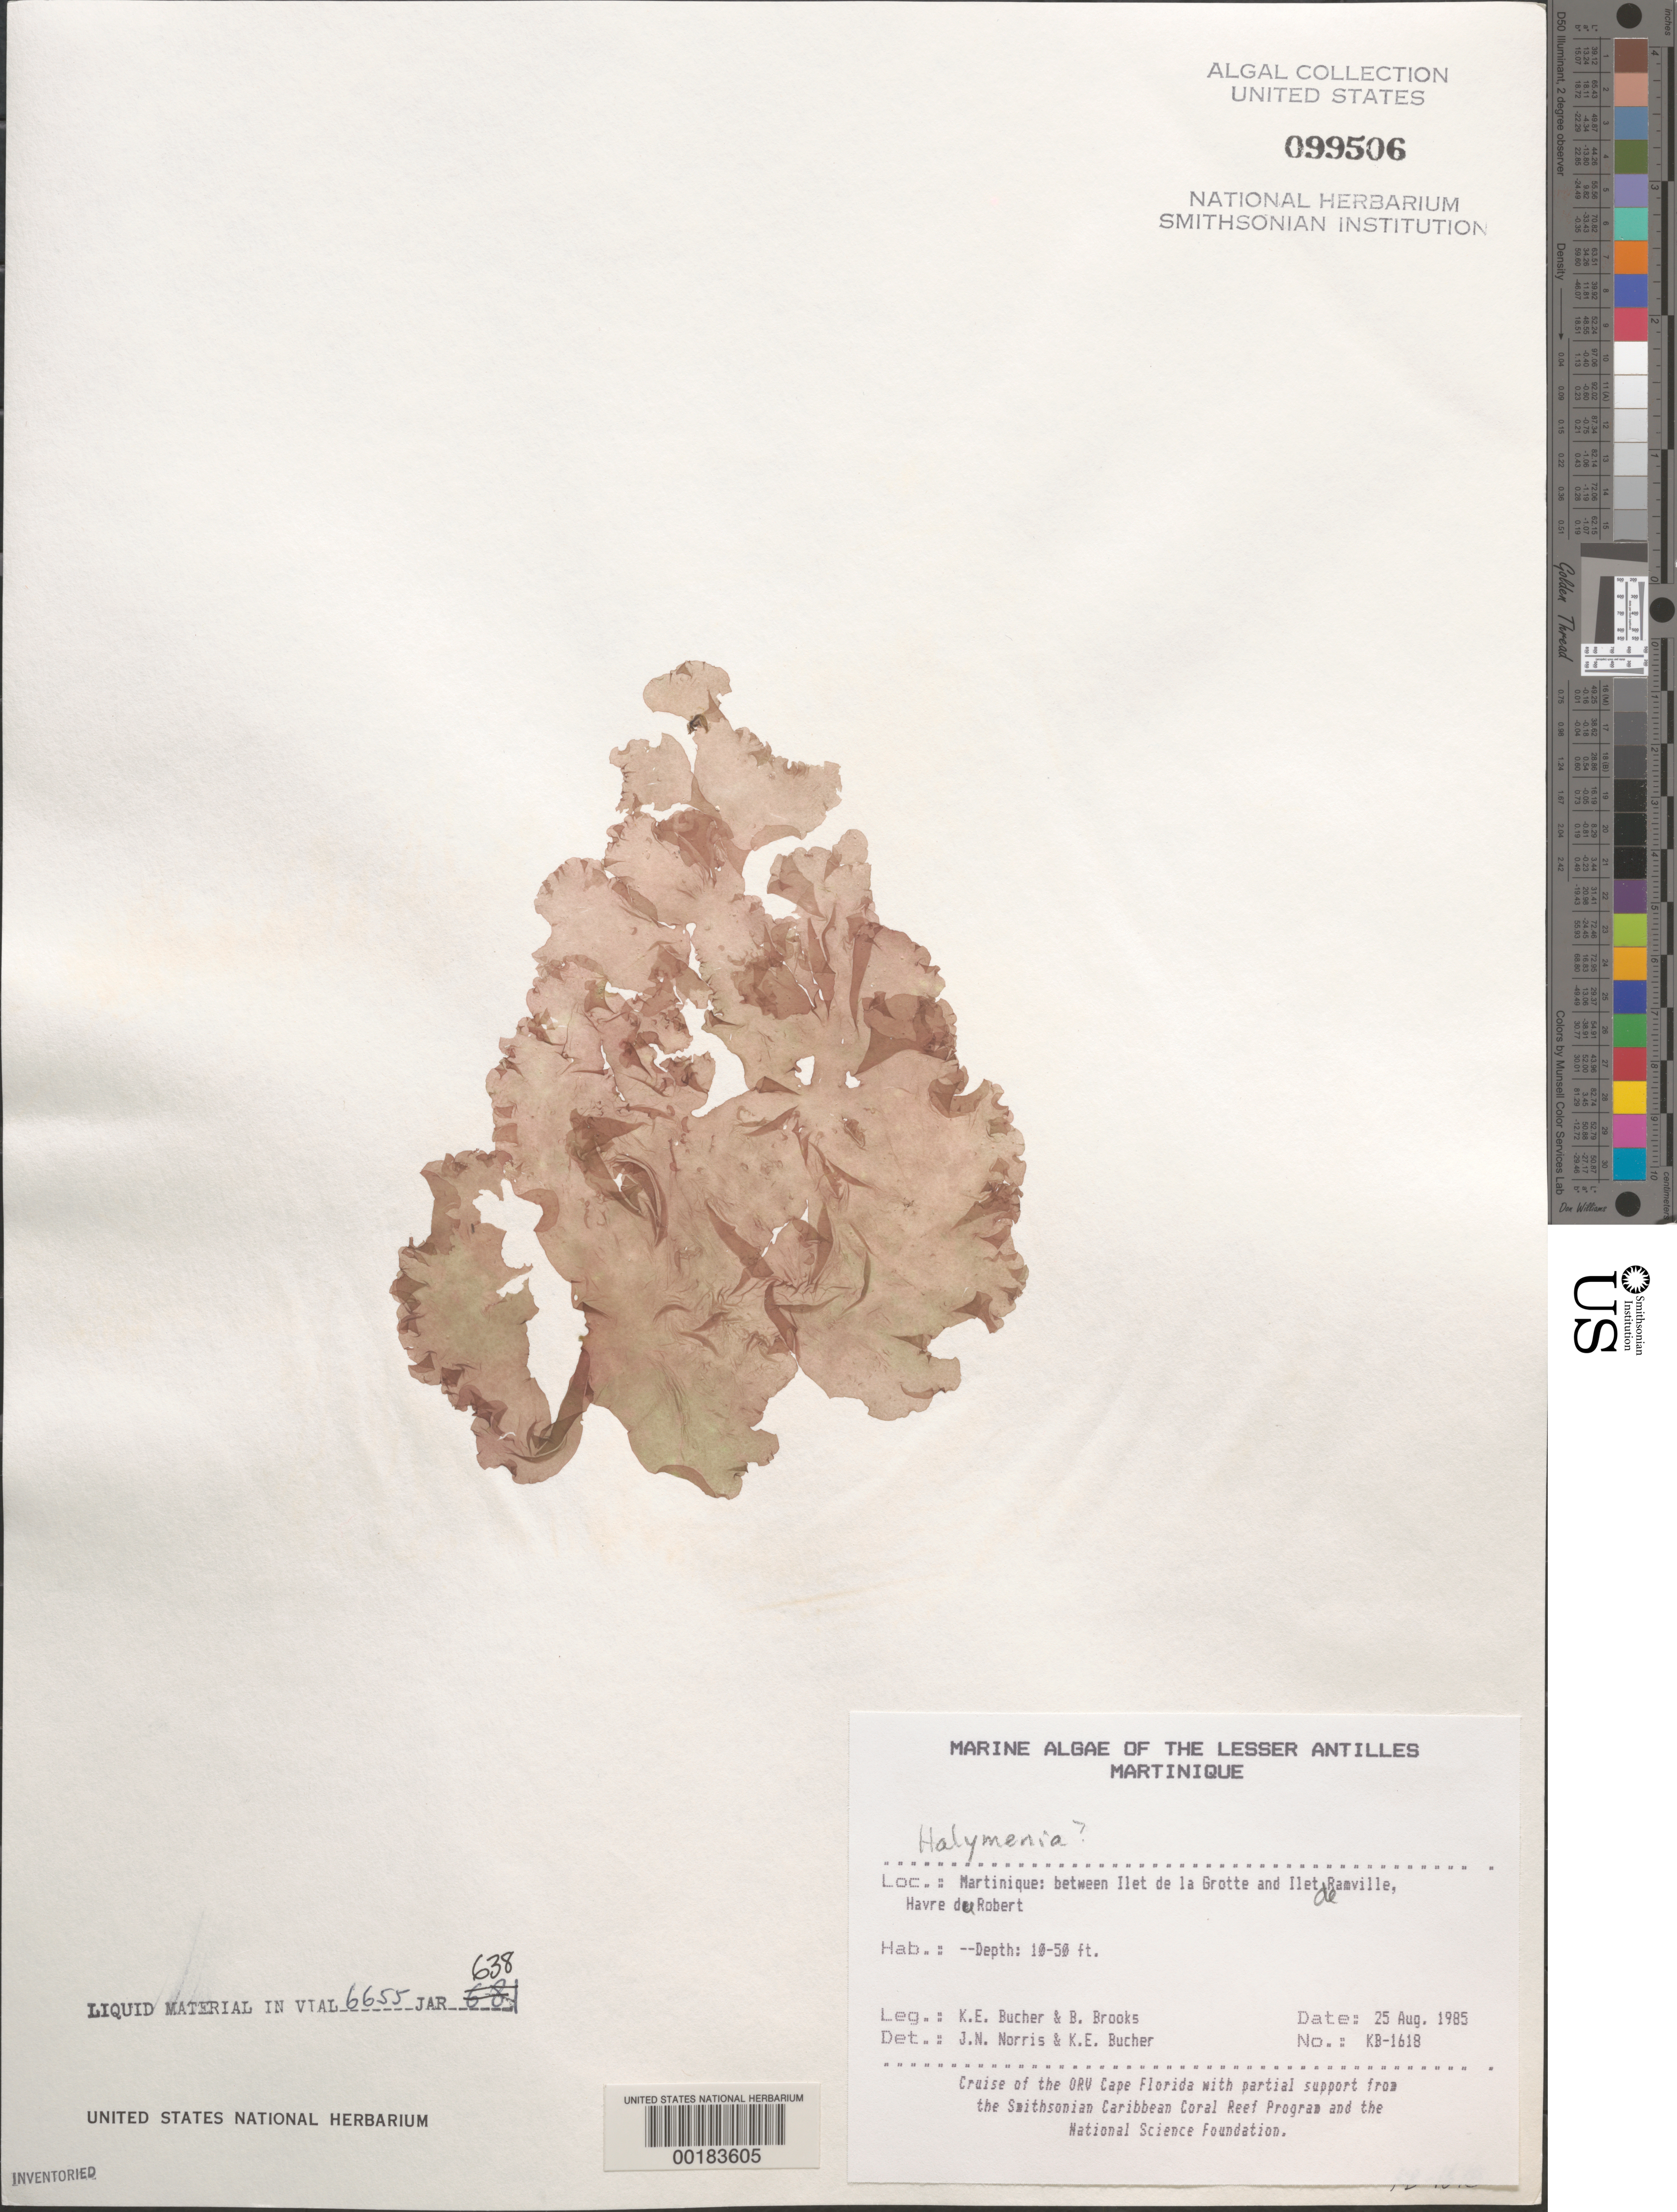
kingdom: Plantae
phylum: Rhodophyta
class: Florideophyceae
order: Halymeniales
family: Halymeniaceae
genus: Halymenia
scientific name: Halymenia sp.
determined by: Norris, J. N.; Bucher, K. E.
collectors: K. E. Bucher & B. Brooks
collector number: Kb-1618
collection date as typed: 25 Aug 1985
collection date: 1985-08-25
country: Martinique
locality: Between Ilet de la Grotte and Ilet de Ramville, Havre du Robert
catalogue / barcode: US 99506